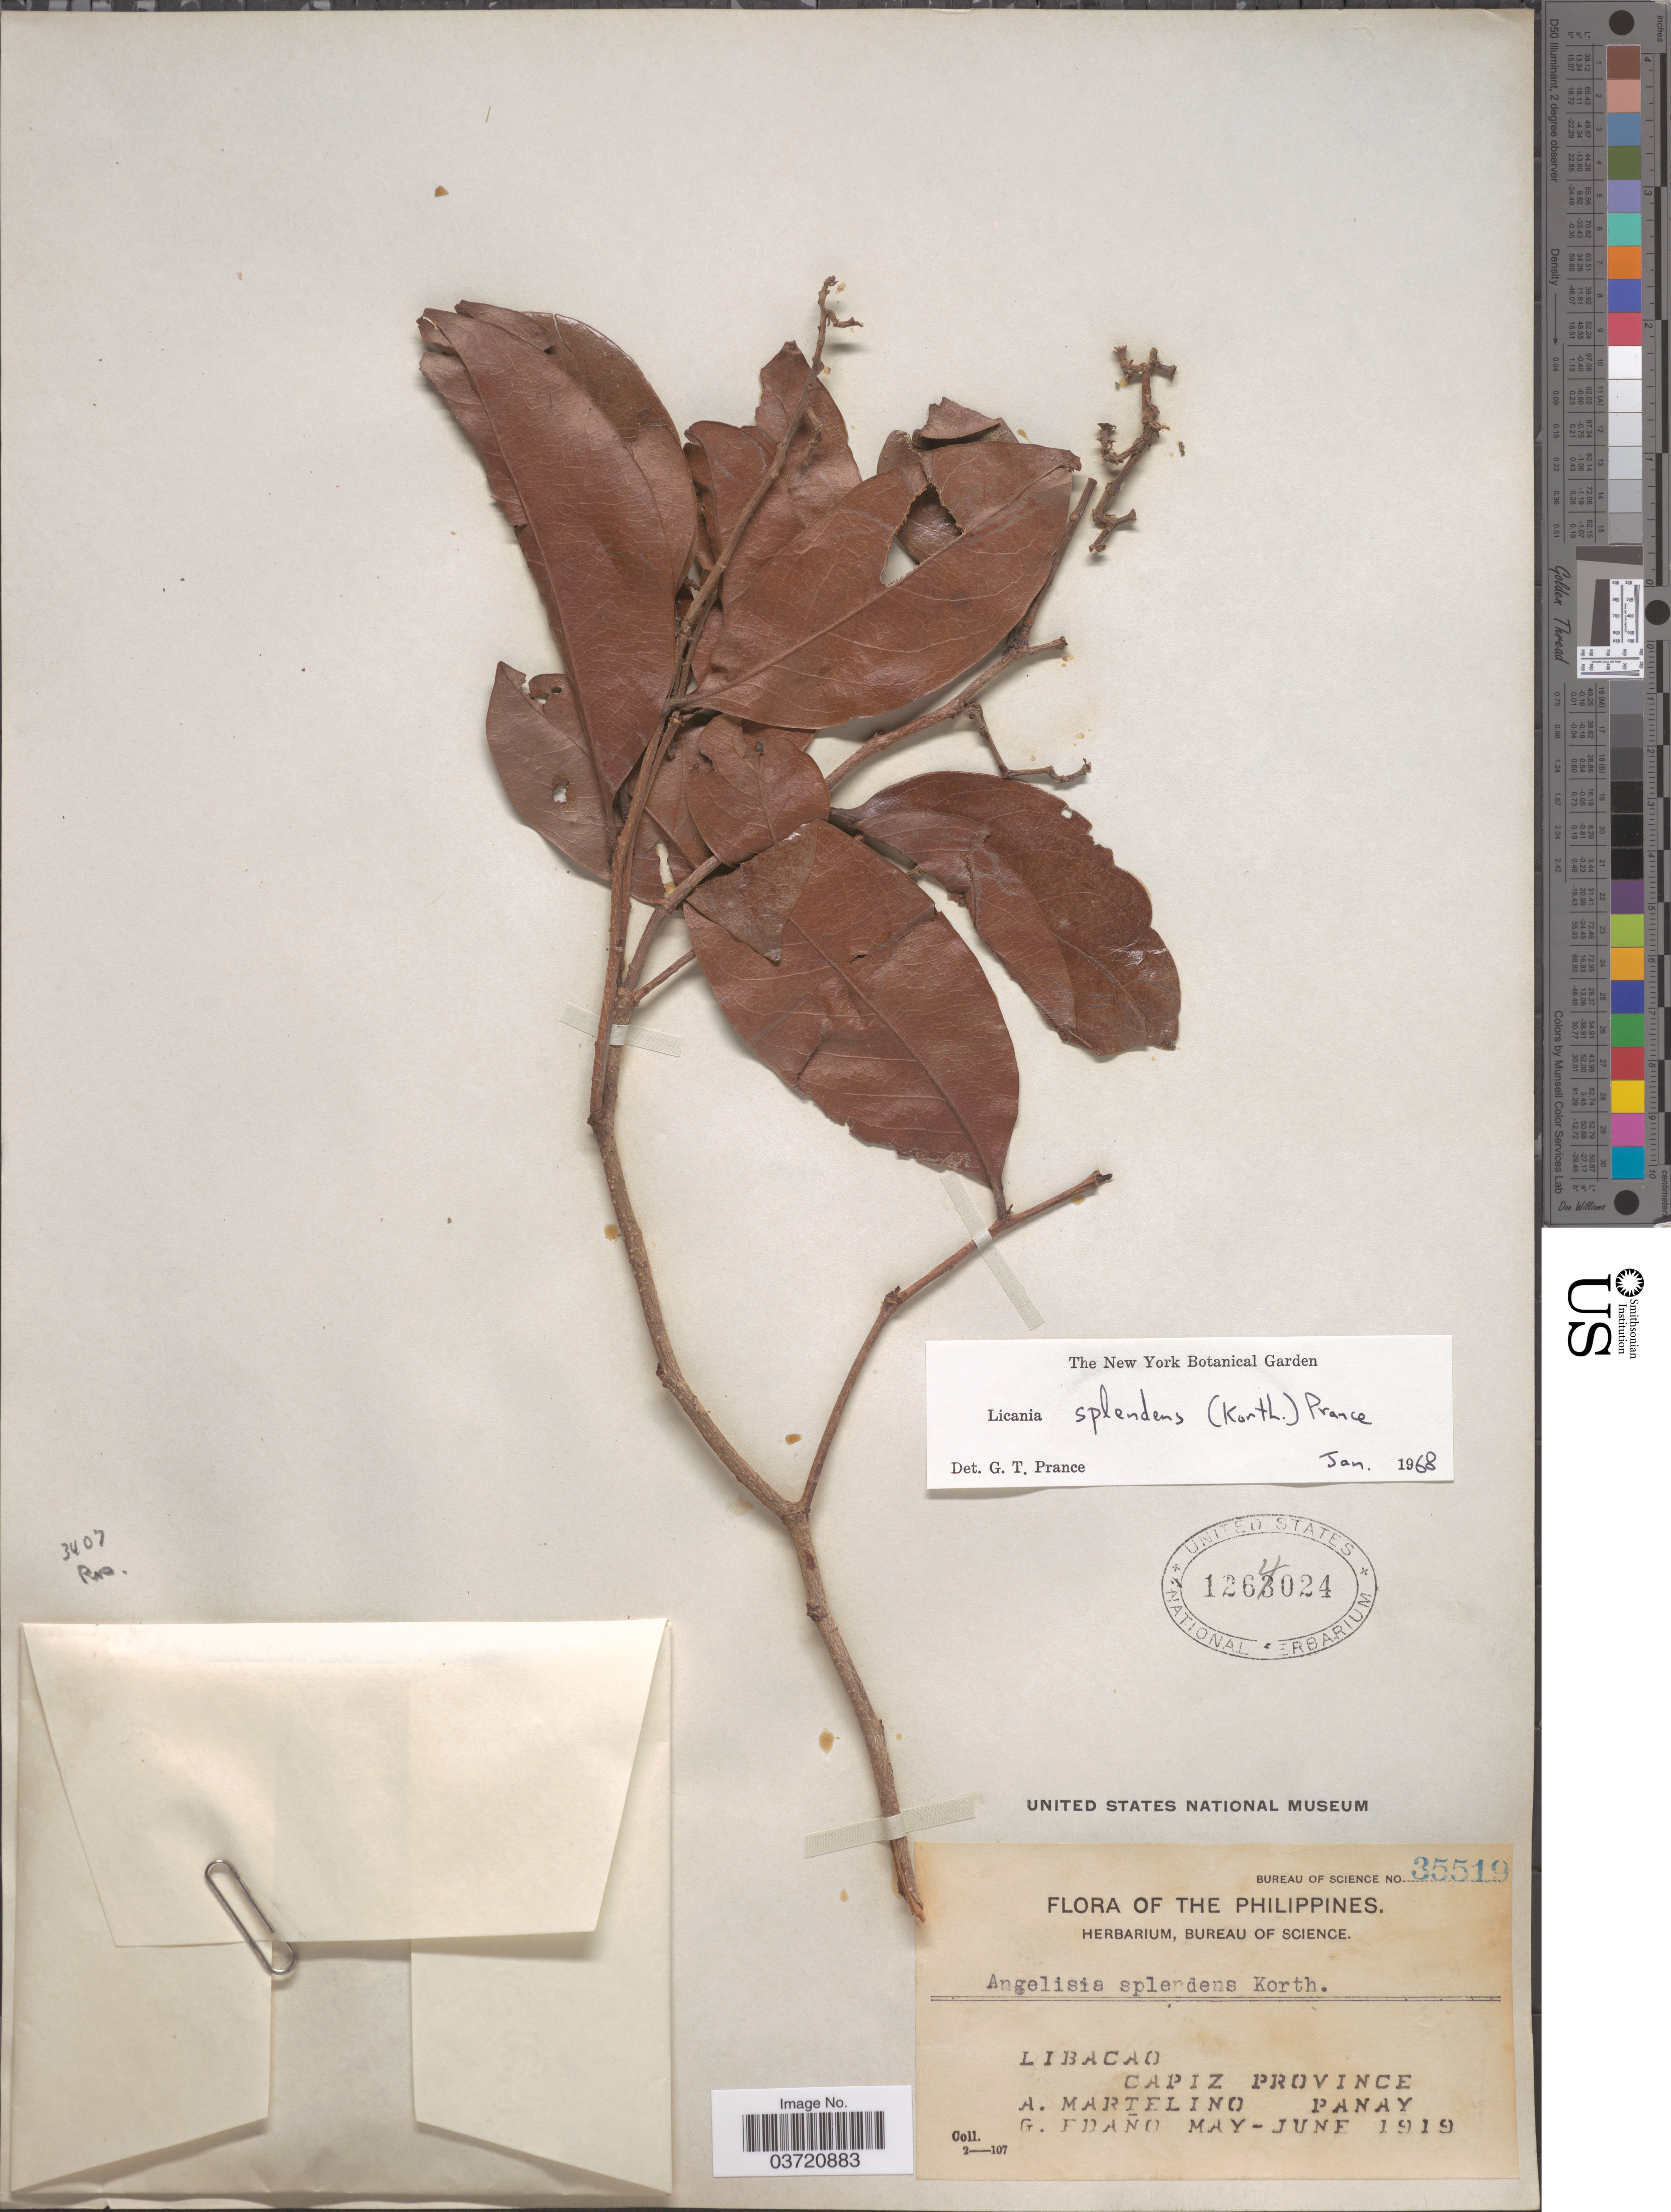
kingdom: Plantae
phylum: Tracheophyta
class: Magnoliopsida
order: Malpighiales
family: Chrysobalanaceae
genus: Licania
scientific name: Licania splendens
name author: (Korth.) Prance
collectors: A. Martelino & G. Edaño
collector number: Bureau of Science 35519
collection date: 1919-05/1919-06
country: Philippines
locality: Libacao. Capiz Province. Panay.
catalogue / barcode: US 1264024